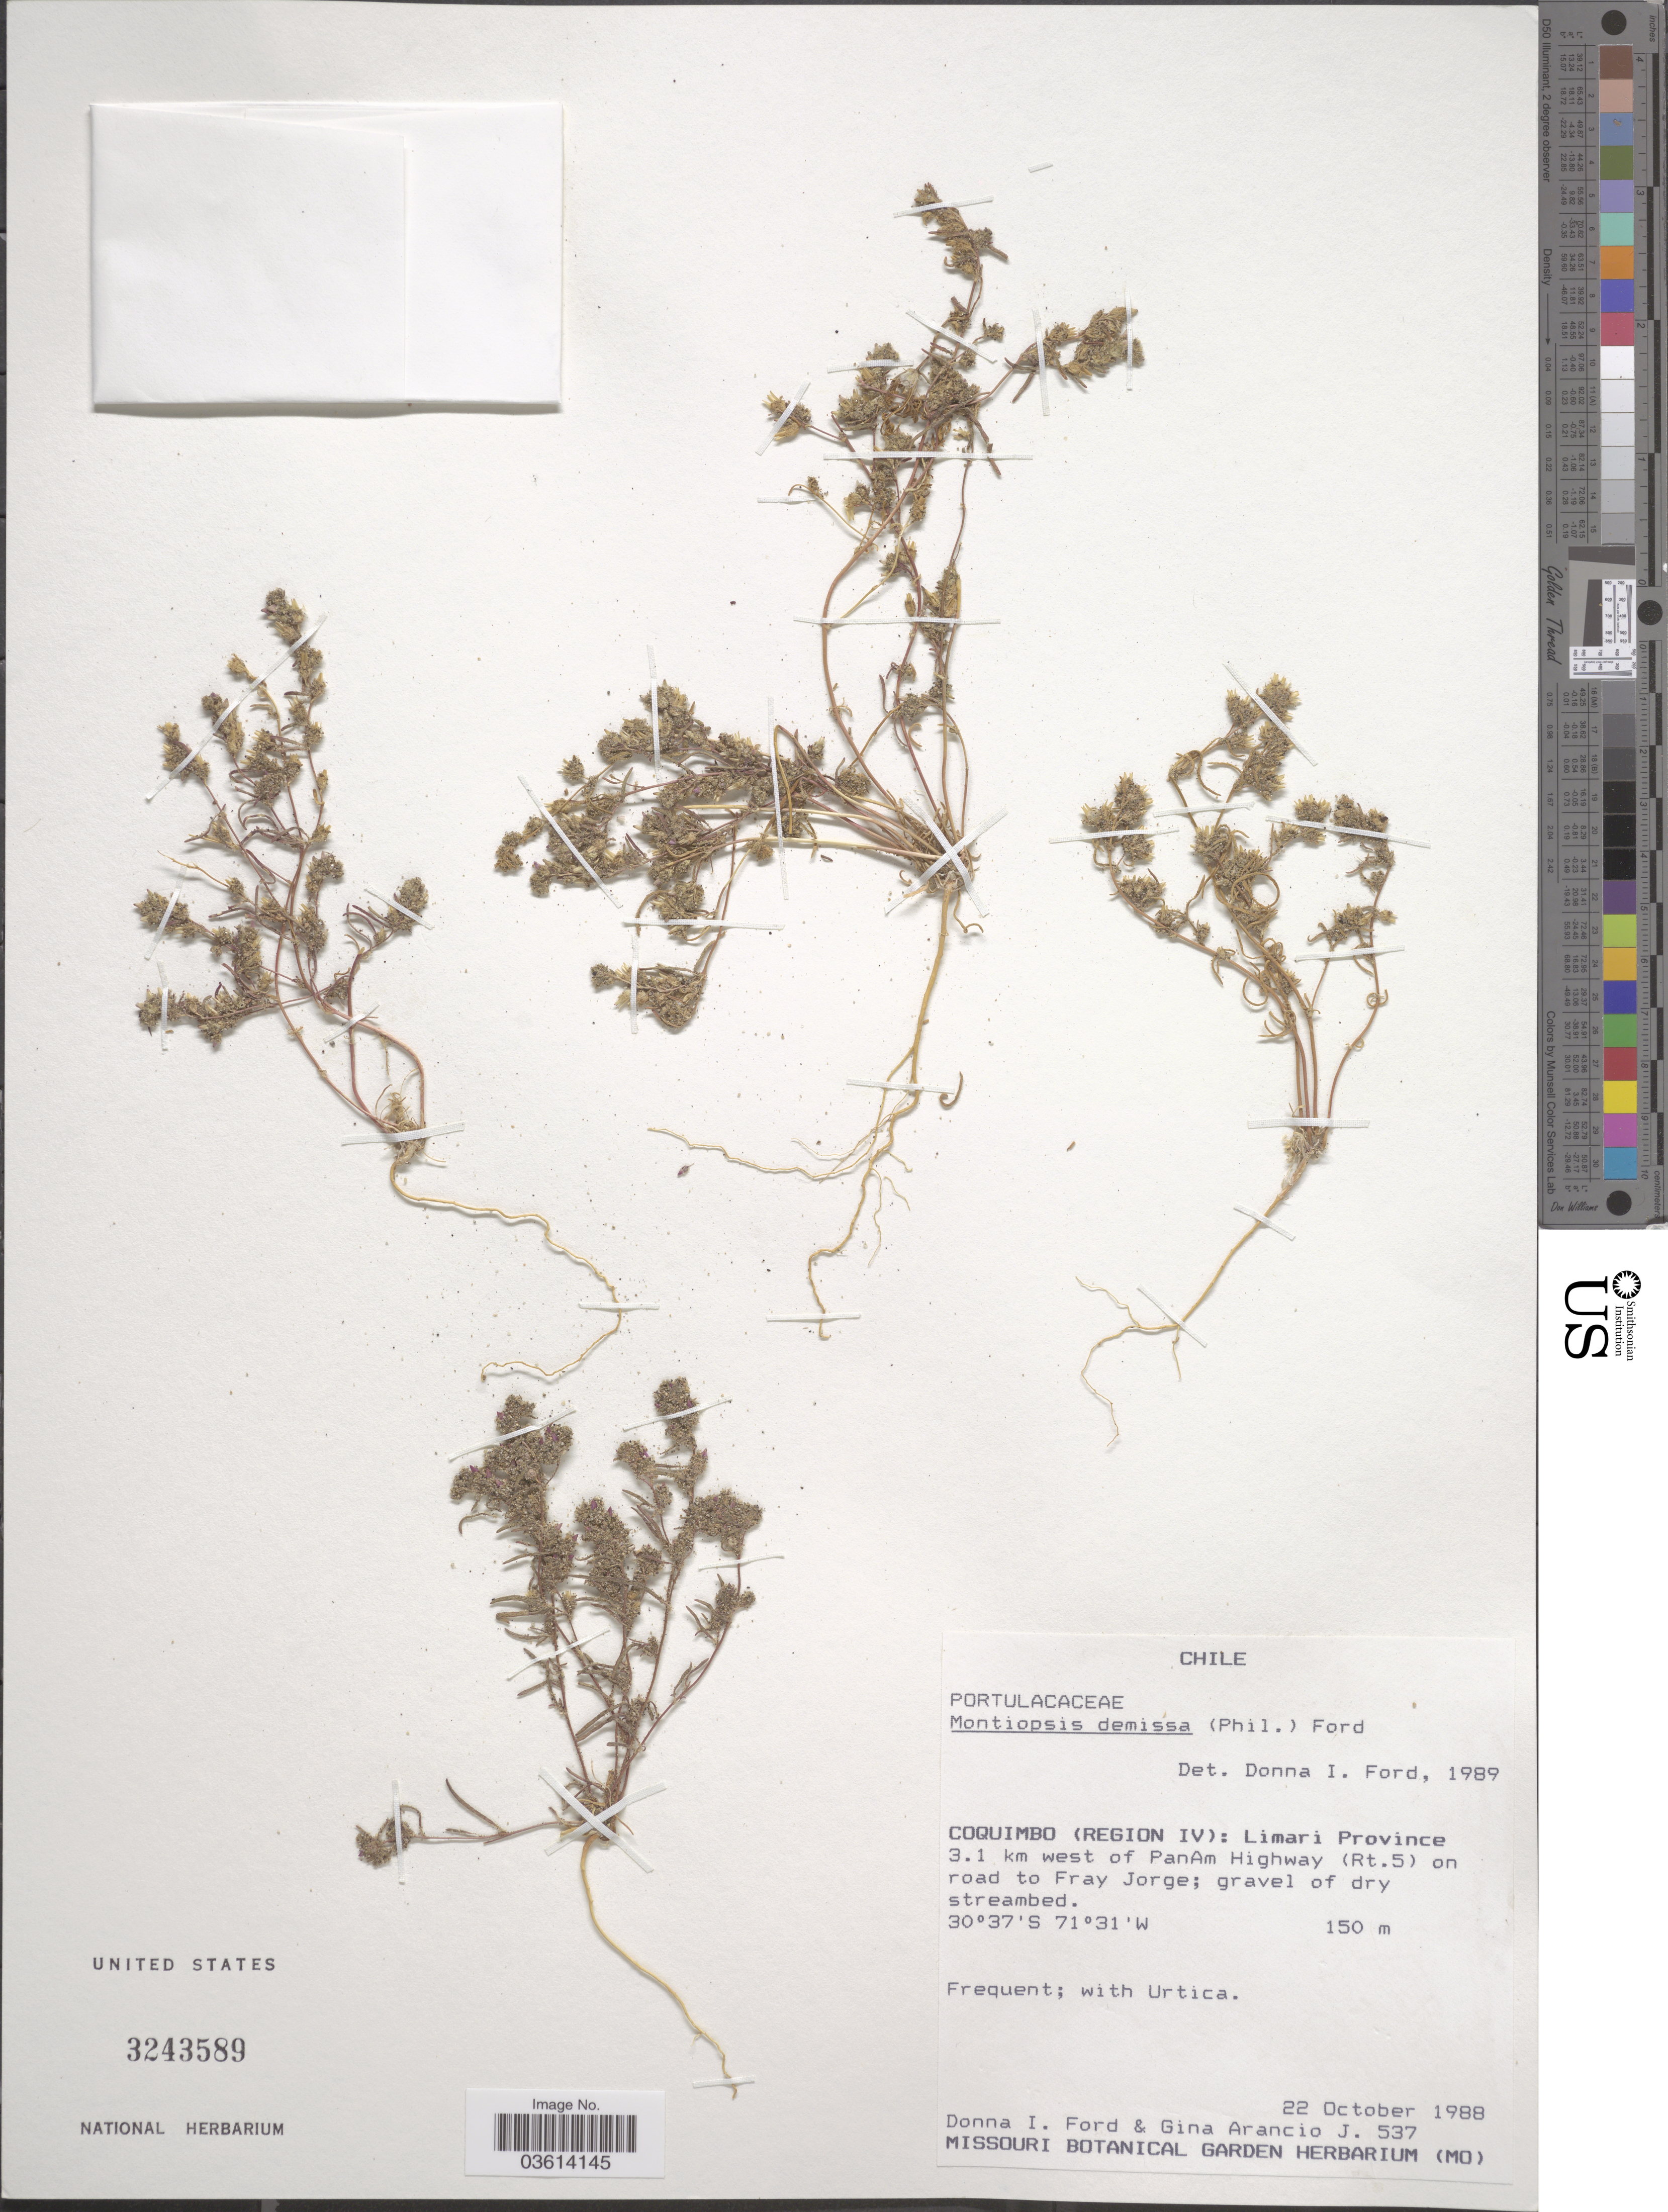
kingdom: Plantae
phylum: Tracheophyta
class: Magnoliopsida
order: Caryophyllales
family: Montiaceae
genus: Montiopsis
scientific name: Montiopsis demissa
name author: (Phil.) D.I. Ford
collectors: Ford, D.I. & G. Arancio J.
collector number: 537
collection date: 1988-10-22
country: Chile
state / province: Coquimbo (IV)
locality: Coquimbo (Region IV): Limari Province. 3.1 km west of PanAm Highway (Rt. 5) on road to Fray Jorge.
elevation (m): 150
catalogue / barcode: US 3243589